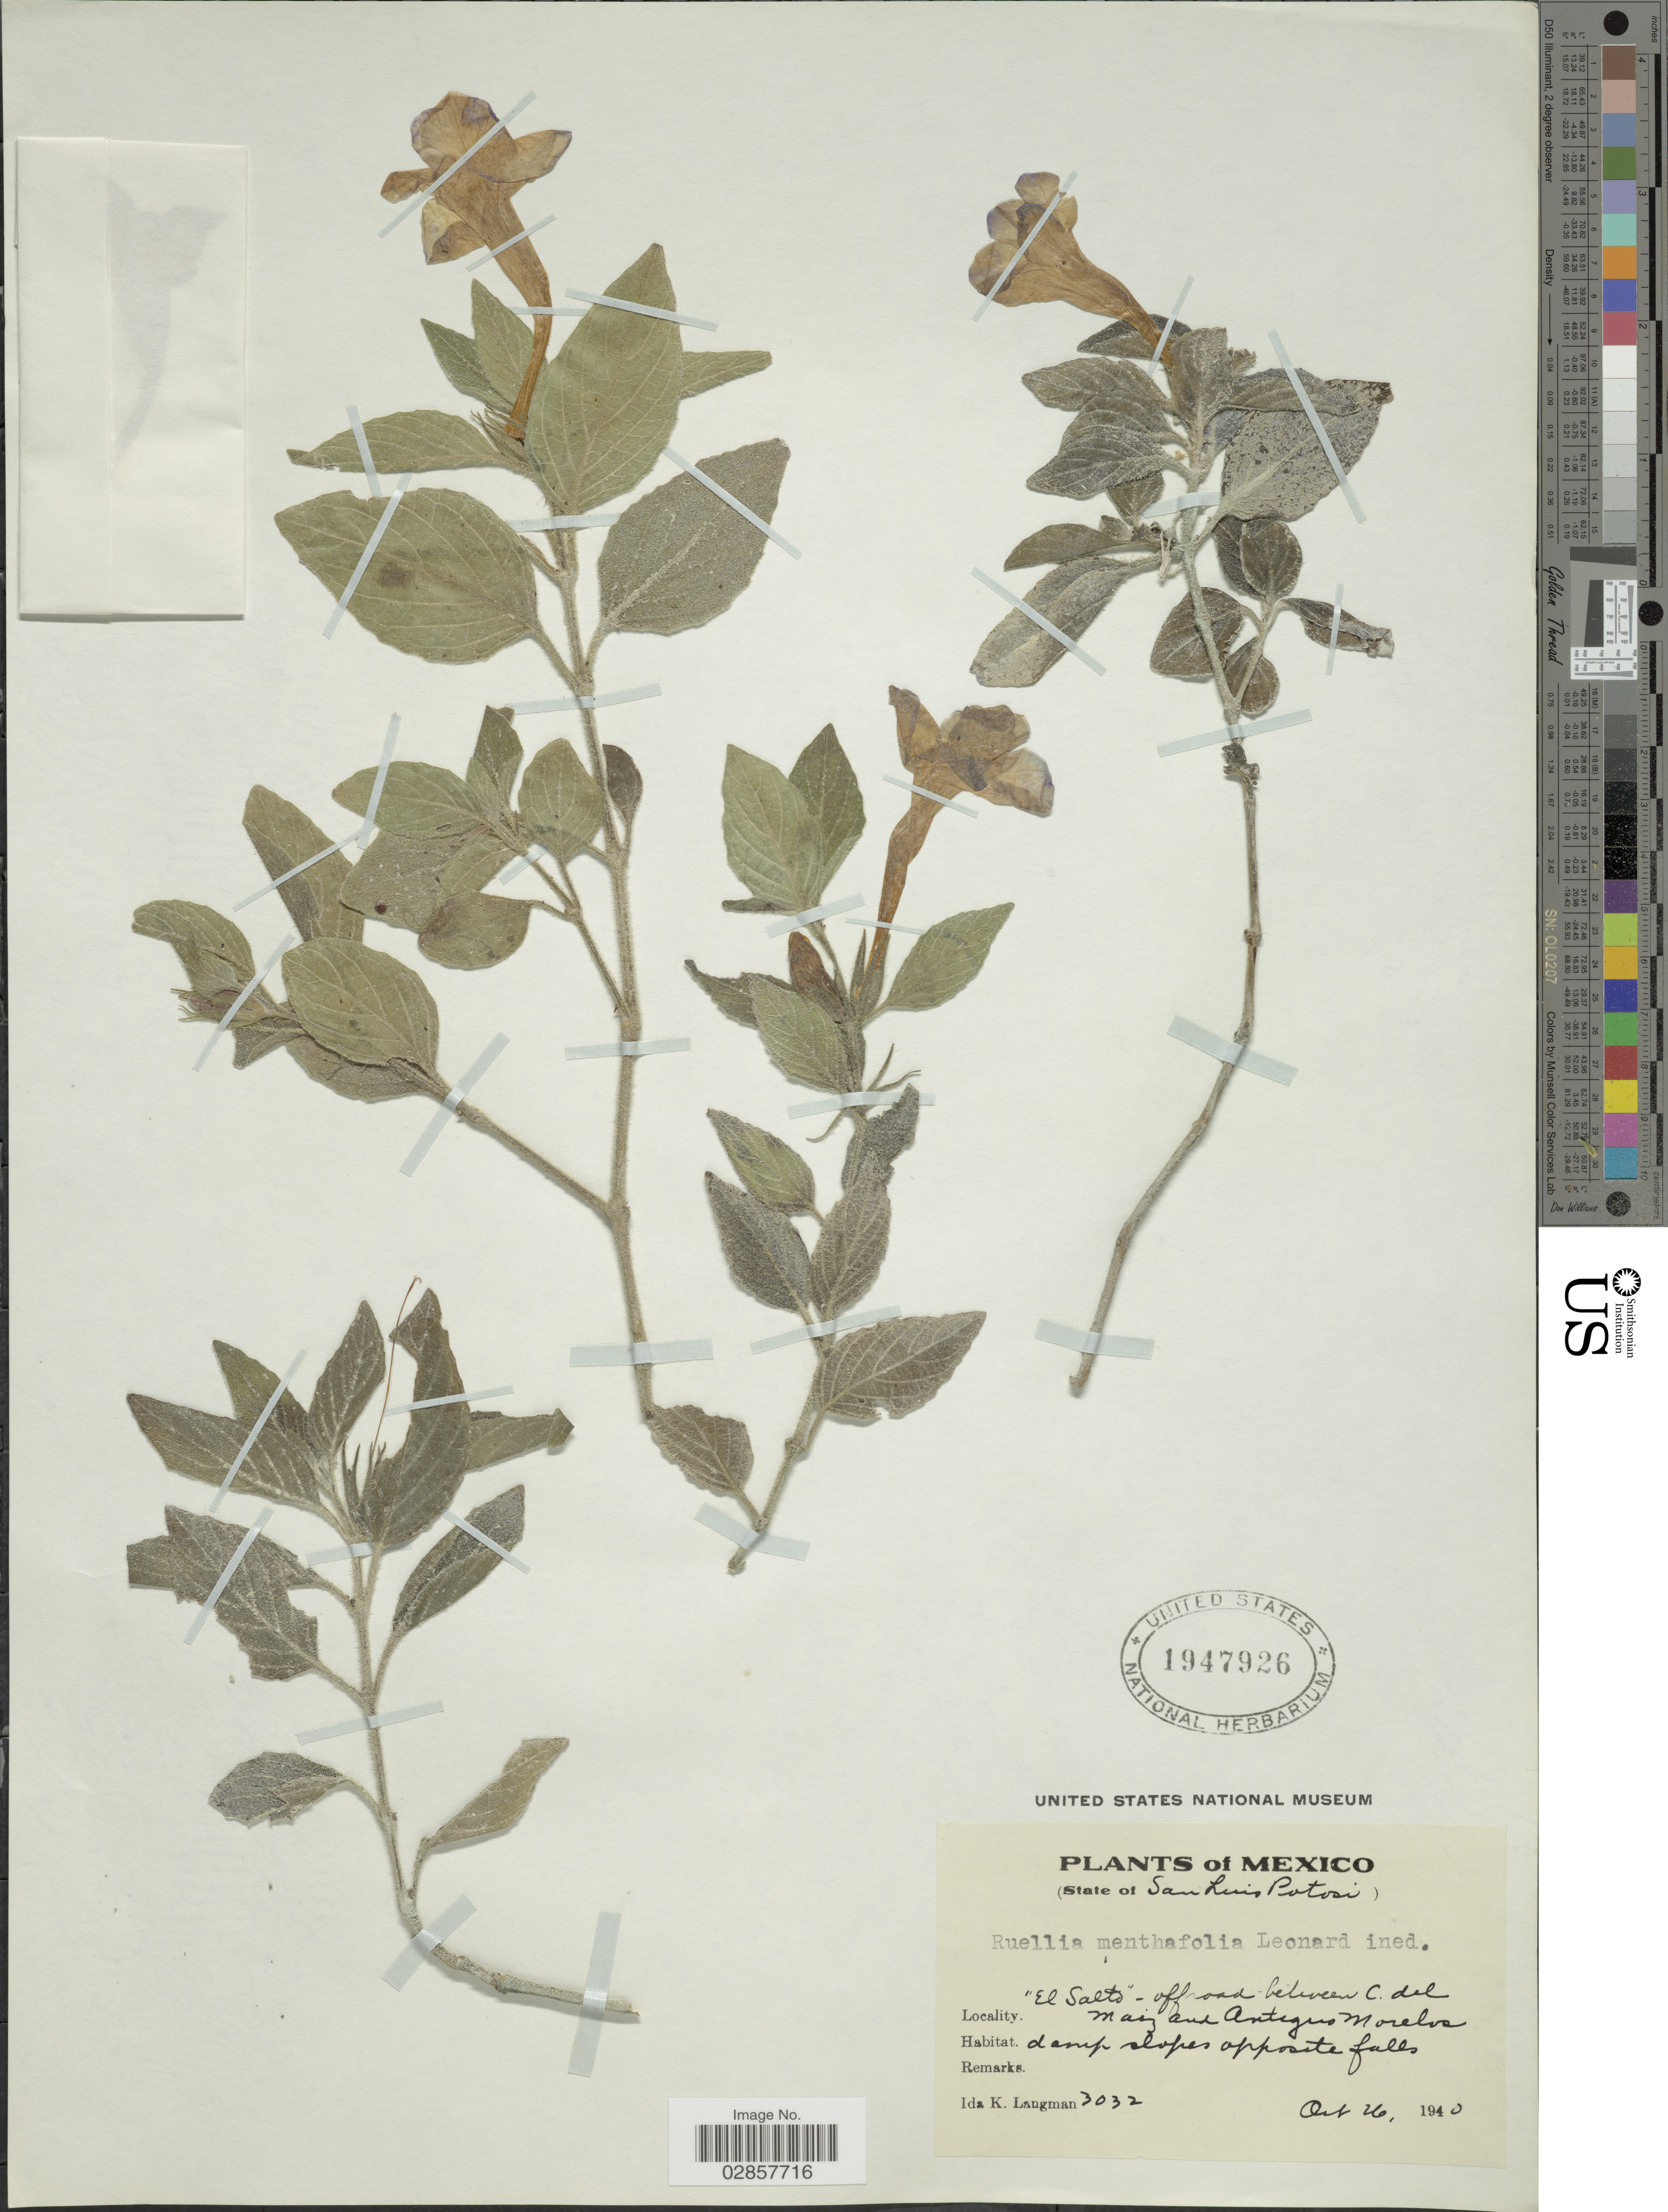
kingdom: Plantae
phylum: Tracheophyta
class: Magnoliopsida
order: Lamiales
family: Acanthaceae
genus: Ruellia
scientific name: Ruellia menthifolia Leonard sp. nov. ined.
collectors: I. K. Langman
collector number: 3032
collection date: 1940-10-26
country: Mexico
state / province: San Luis Potosí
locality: El Salto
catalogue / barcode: US 1947926